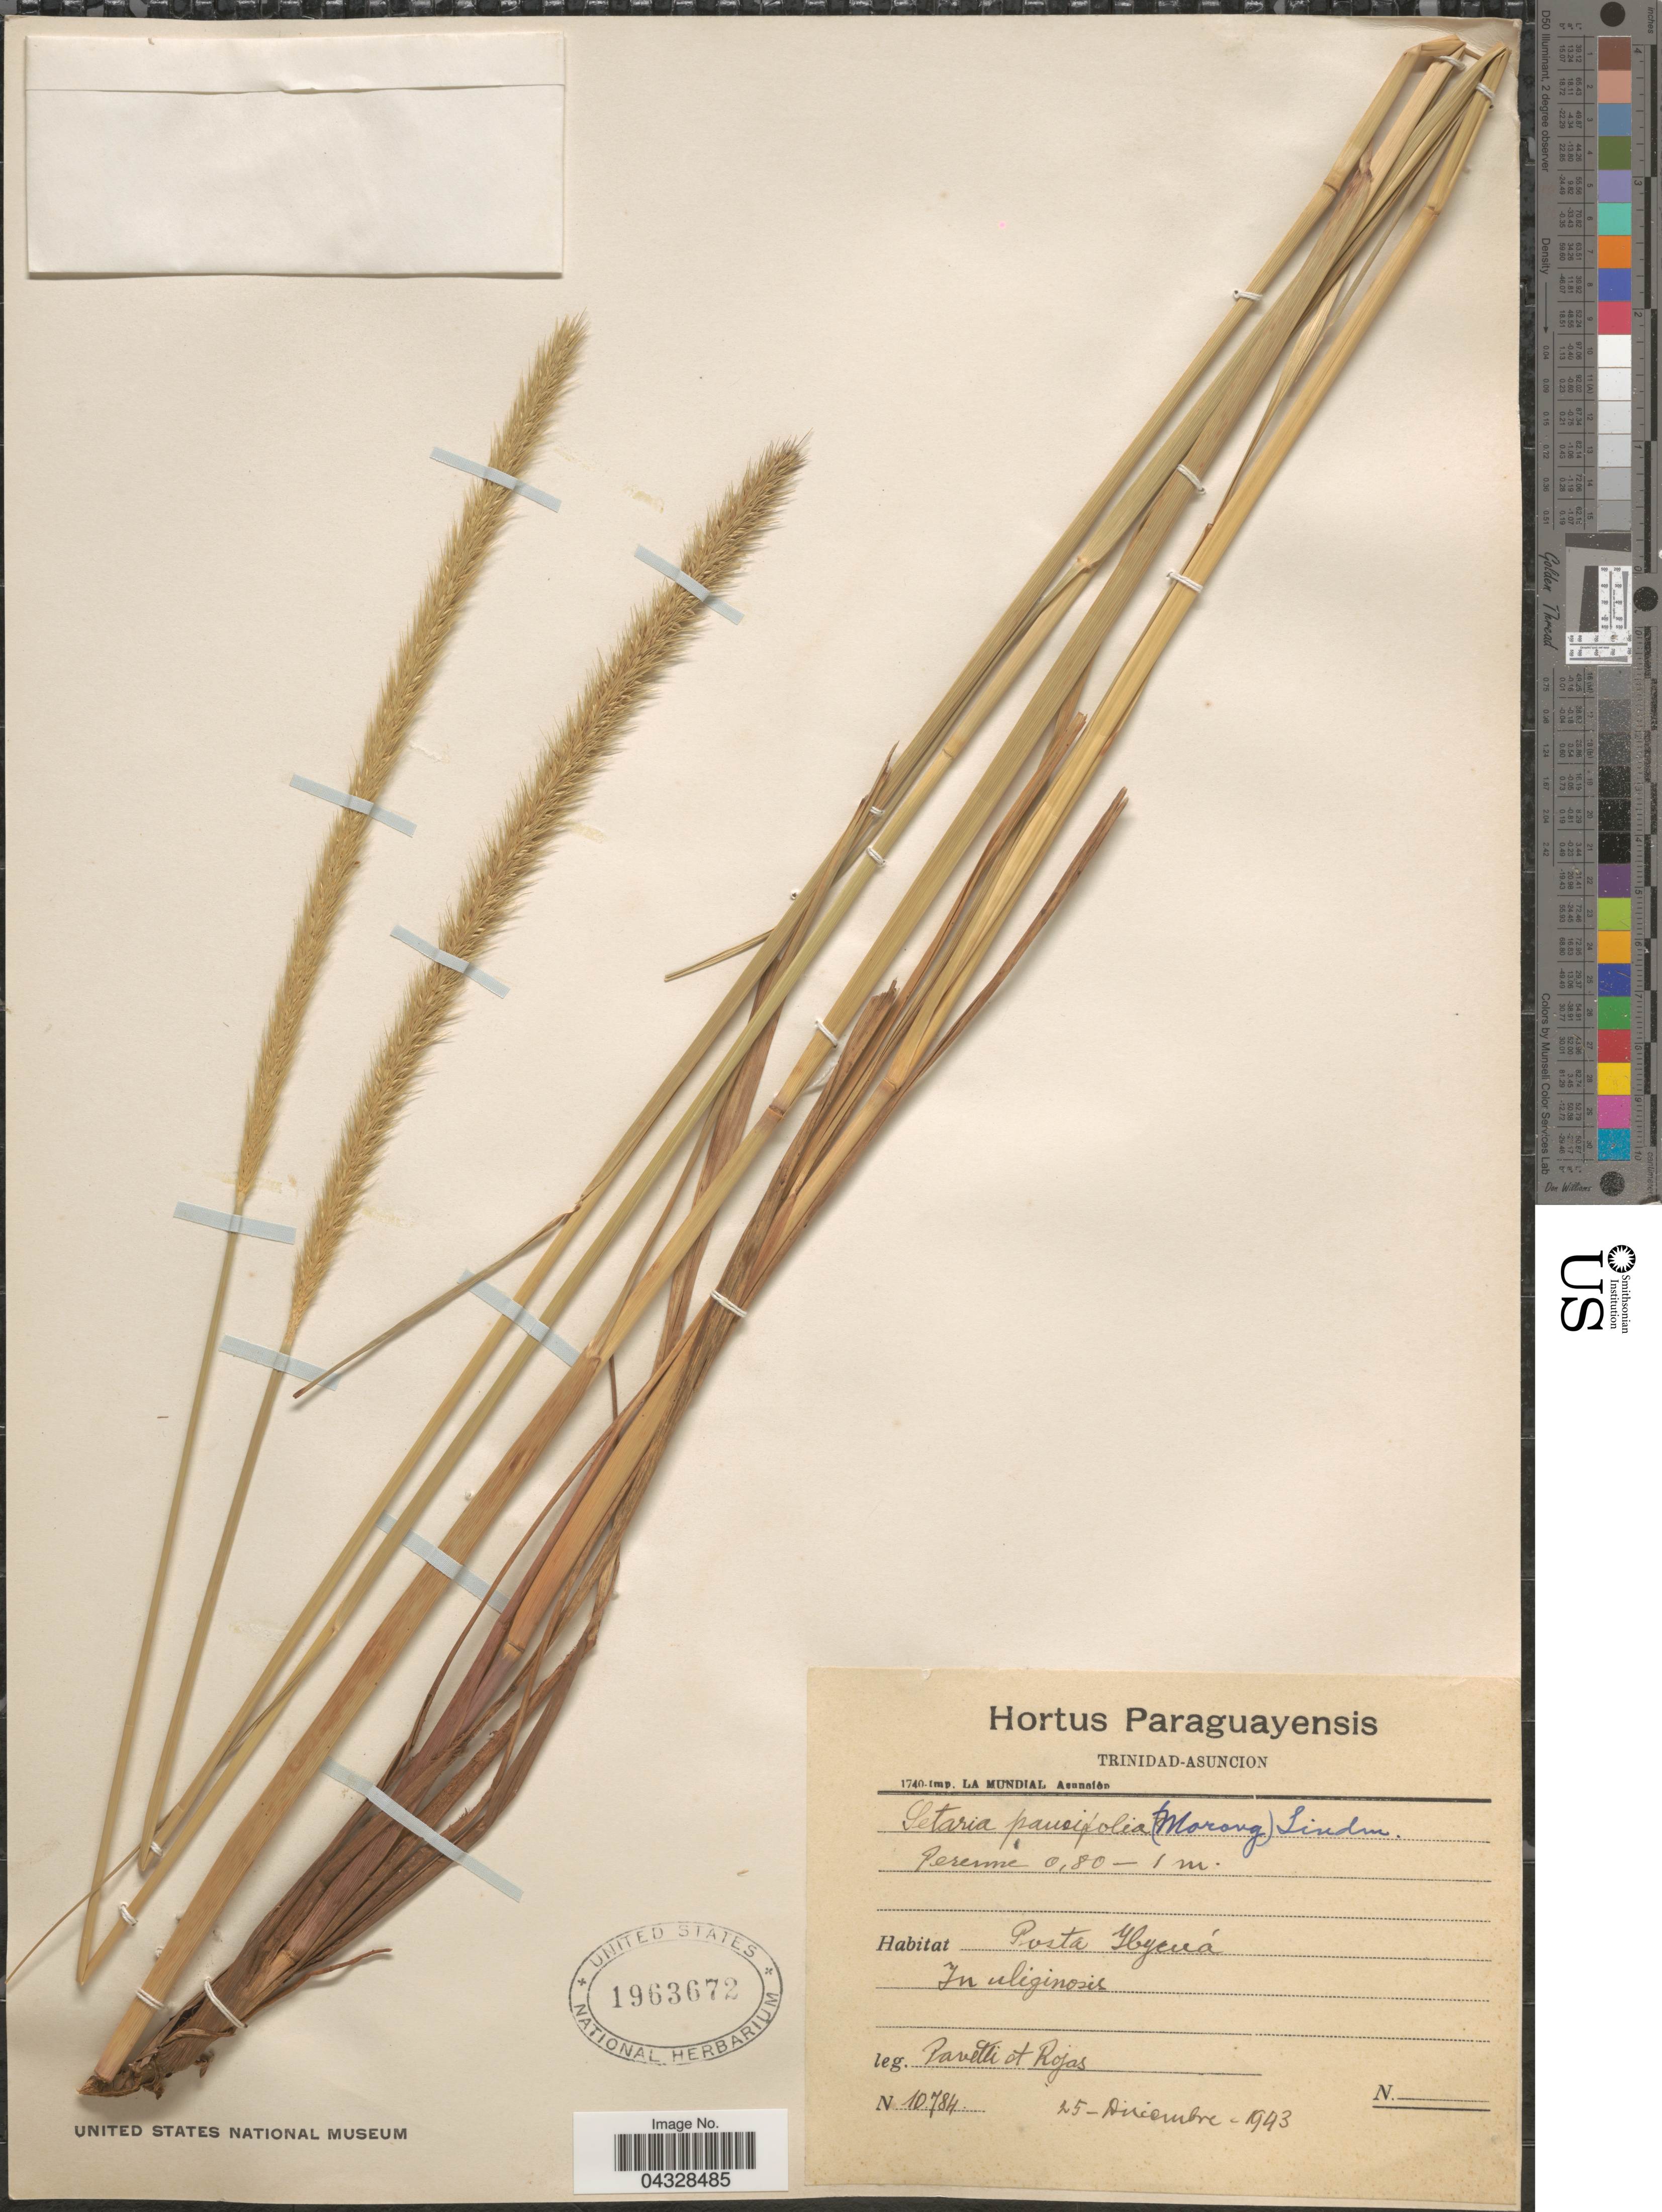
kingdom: Plantae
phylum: Tracheophyta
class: Liliopsida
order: Poales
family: Poaceae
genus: Setaria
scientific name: Setaria paucifolia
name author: (Morong) Lindm.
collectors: -. Pavetti & Rojas, --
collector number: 10784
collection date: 1993-12-25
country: Paraguay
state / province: Asuncion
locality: Porta Ibycuá. In uliginosis.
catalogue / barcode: US 1963672